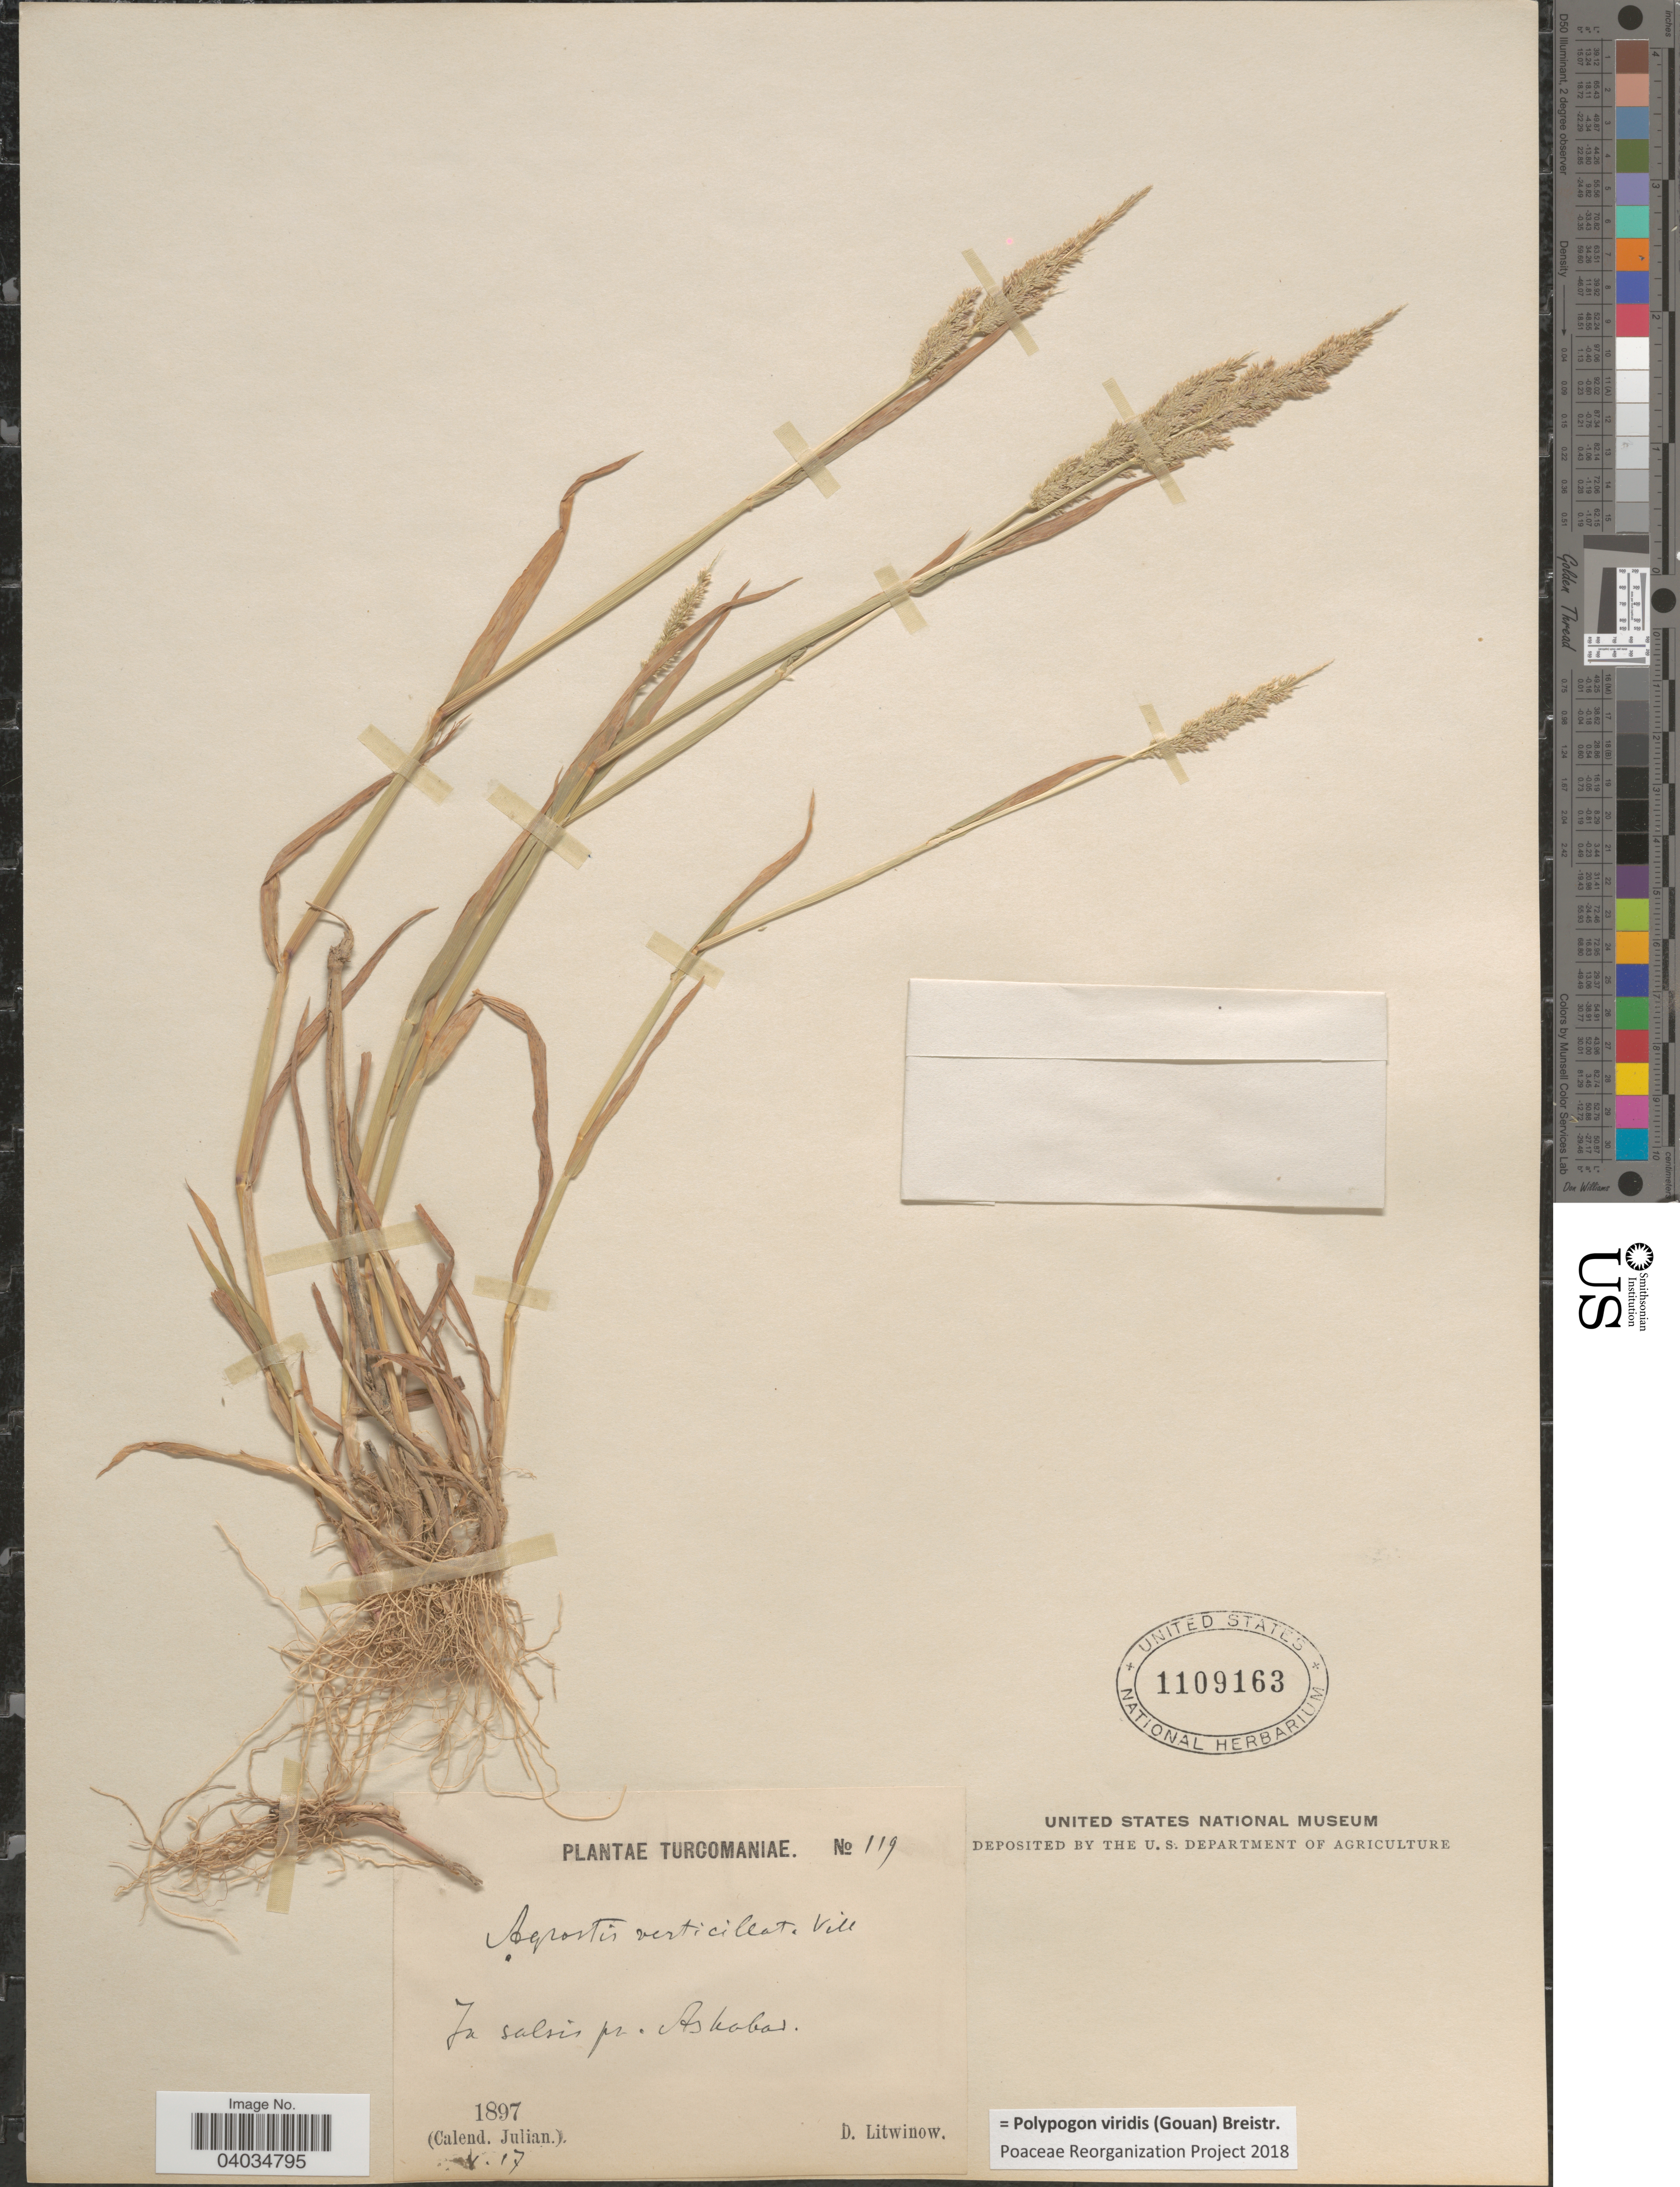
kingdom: Plantae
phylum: Tracheophyta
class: Liliopsida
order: Poales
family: Poaceae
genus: Polypogon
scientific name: Polypogon viridis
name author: (Gouan) Breistroffer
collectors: D. Litwinow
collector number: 119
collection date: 1897-05-17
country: Turkmenistan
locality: Turcomaniae. In salsis pr. Ashabad.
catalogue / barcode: US 1109163